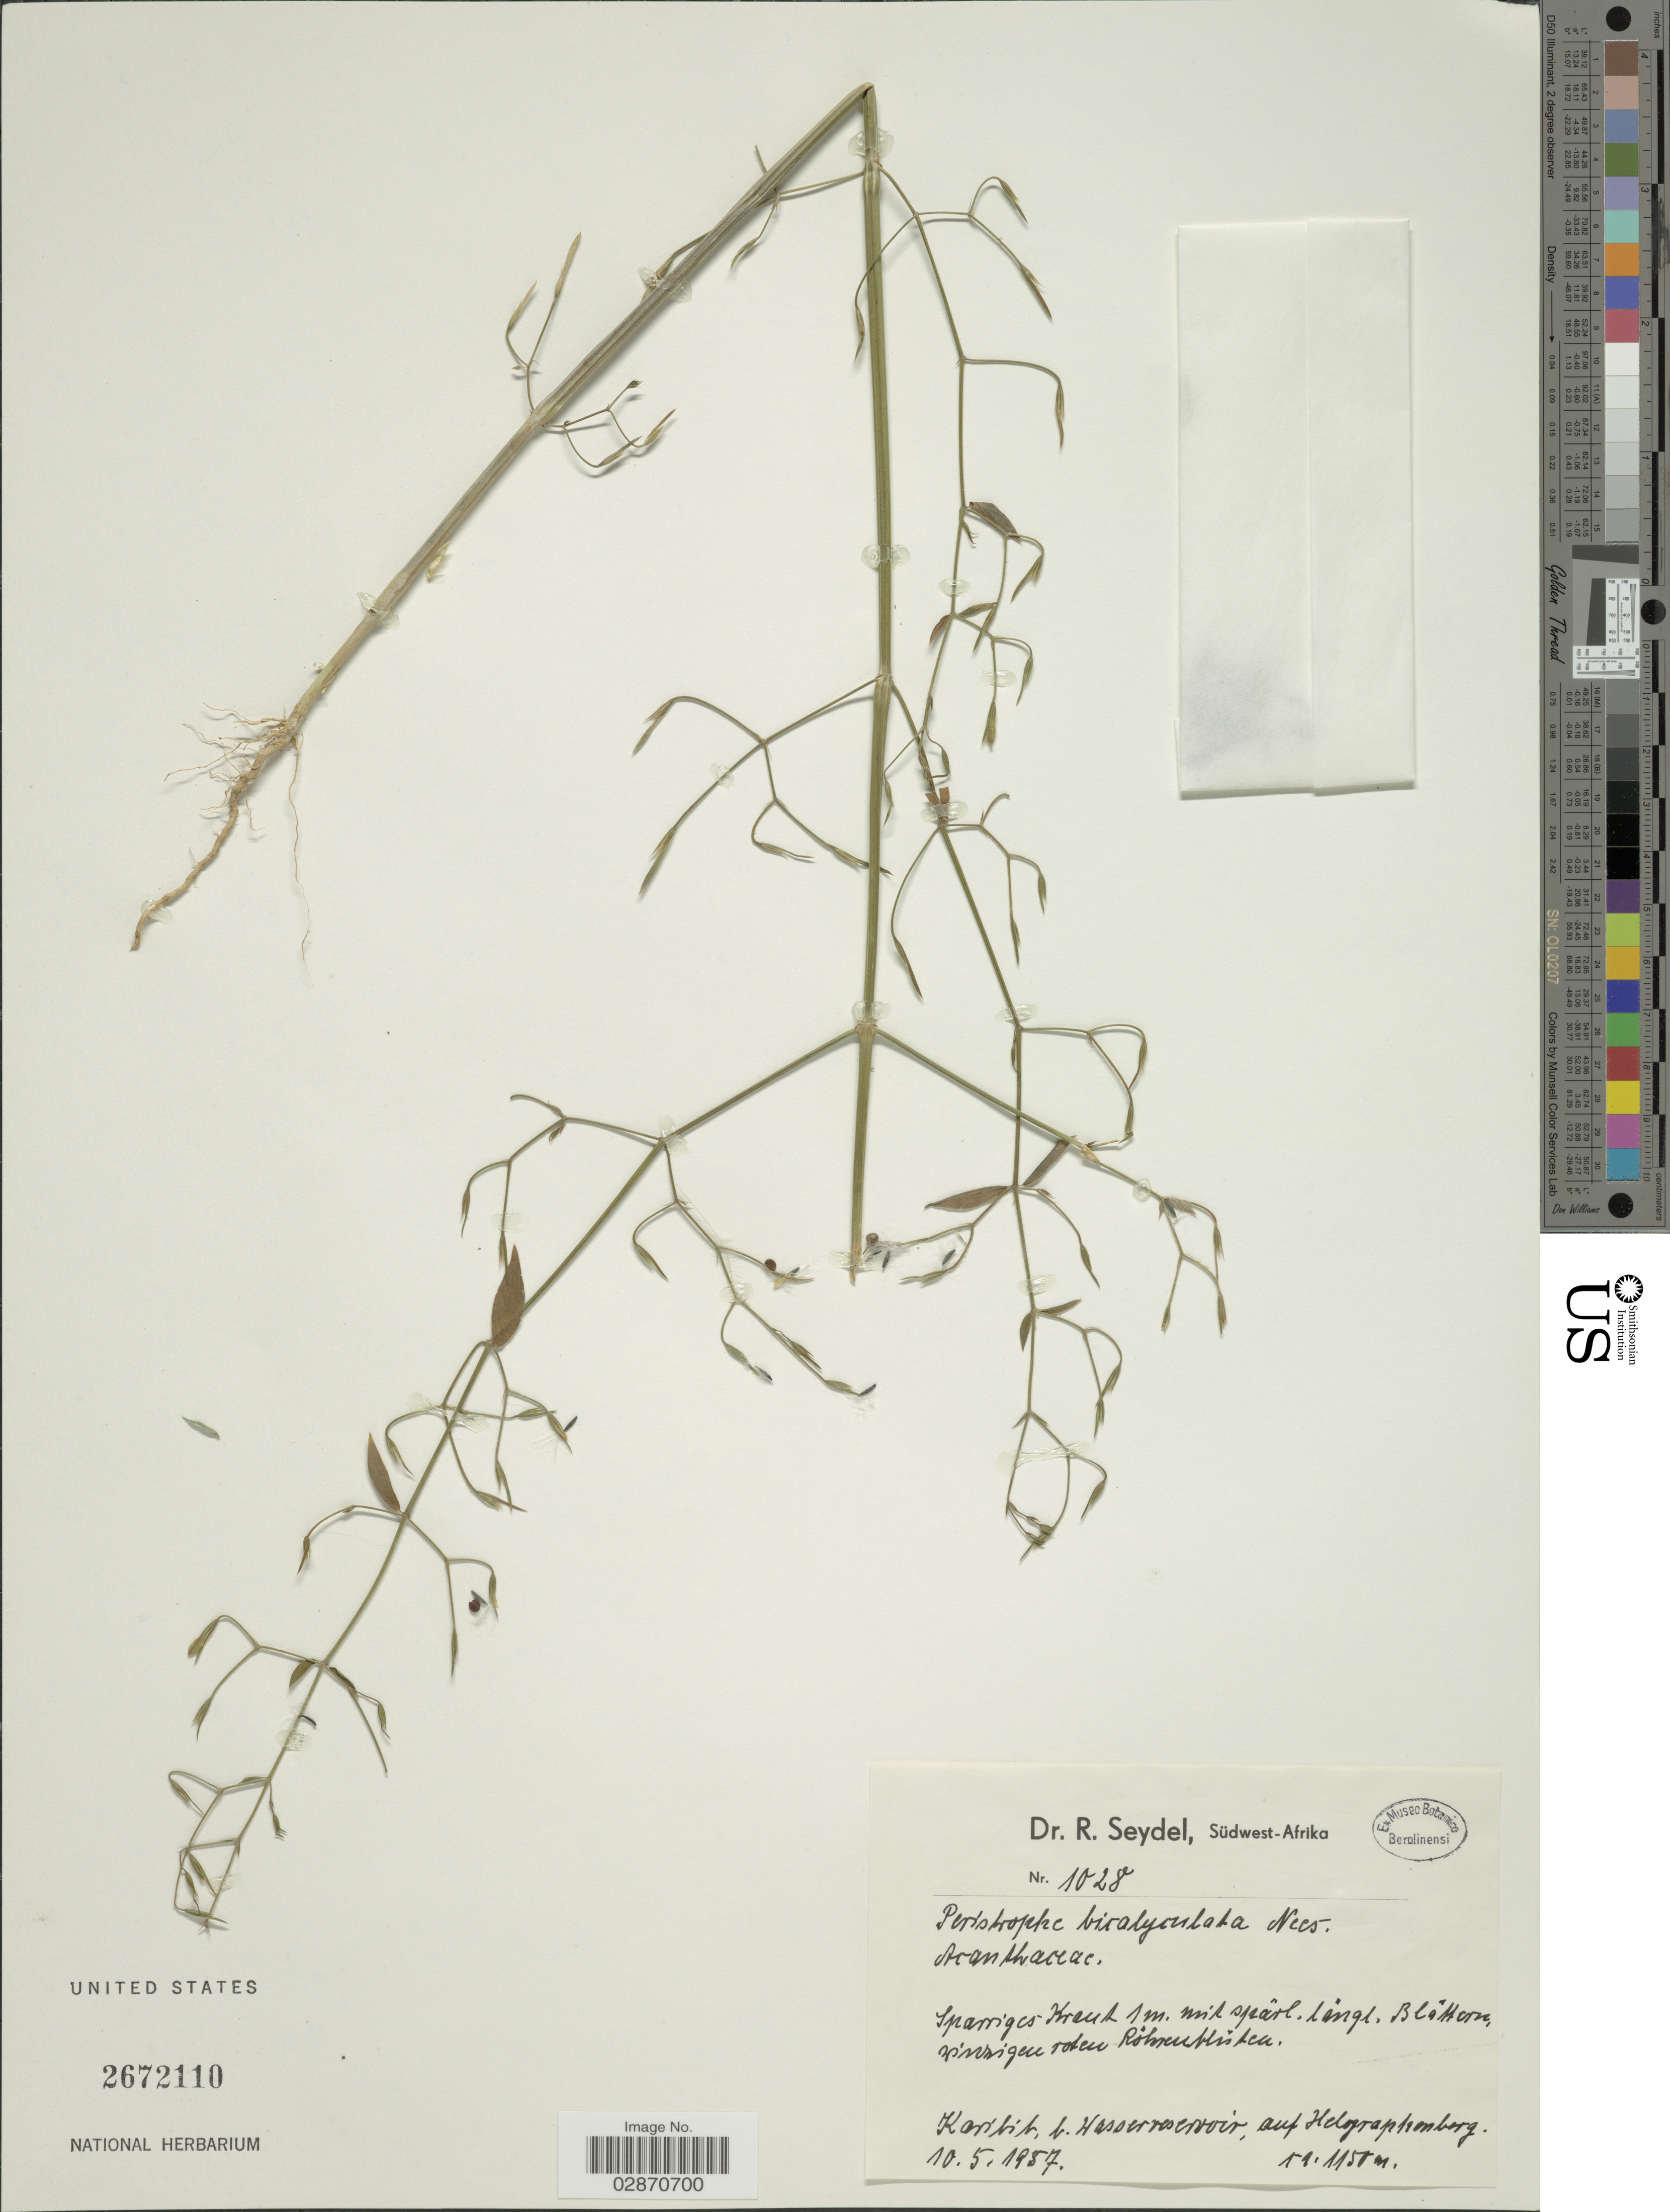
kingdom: Plantae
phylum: Tracheophyta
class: Magnoliopsida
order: Lamiales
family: Acanthaceae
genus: Peristrophe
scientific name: Peristrophe paniculata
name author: (Forssk.) Brummitt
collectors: R. Seydel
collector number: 1028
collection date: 1957-05-10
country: Namibia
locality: Südwest-Afrika. Karibib, b. Wasser reservoir, auf Helographenberg.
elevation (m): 1150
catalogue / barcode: US 2672110